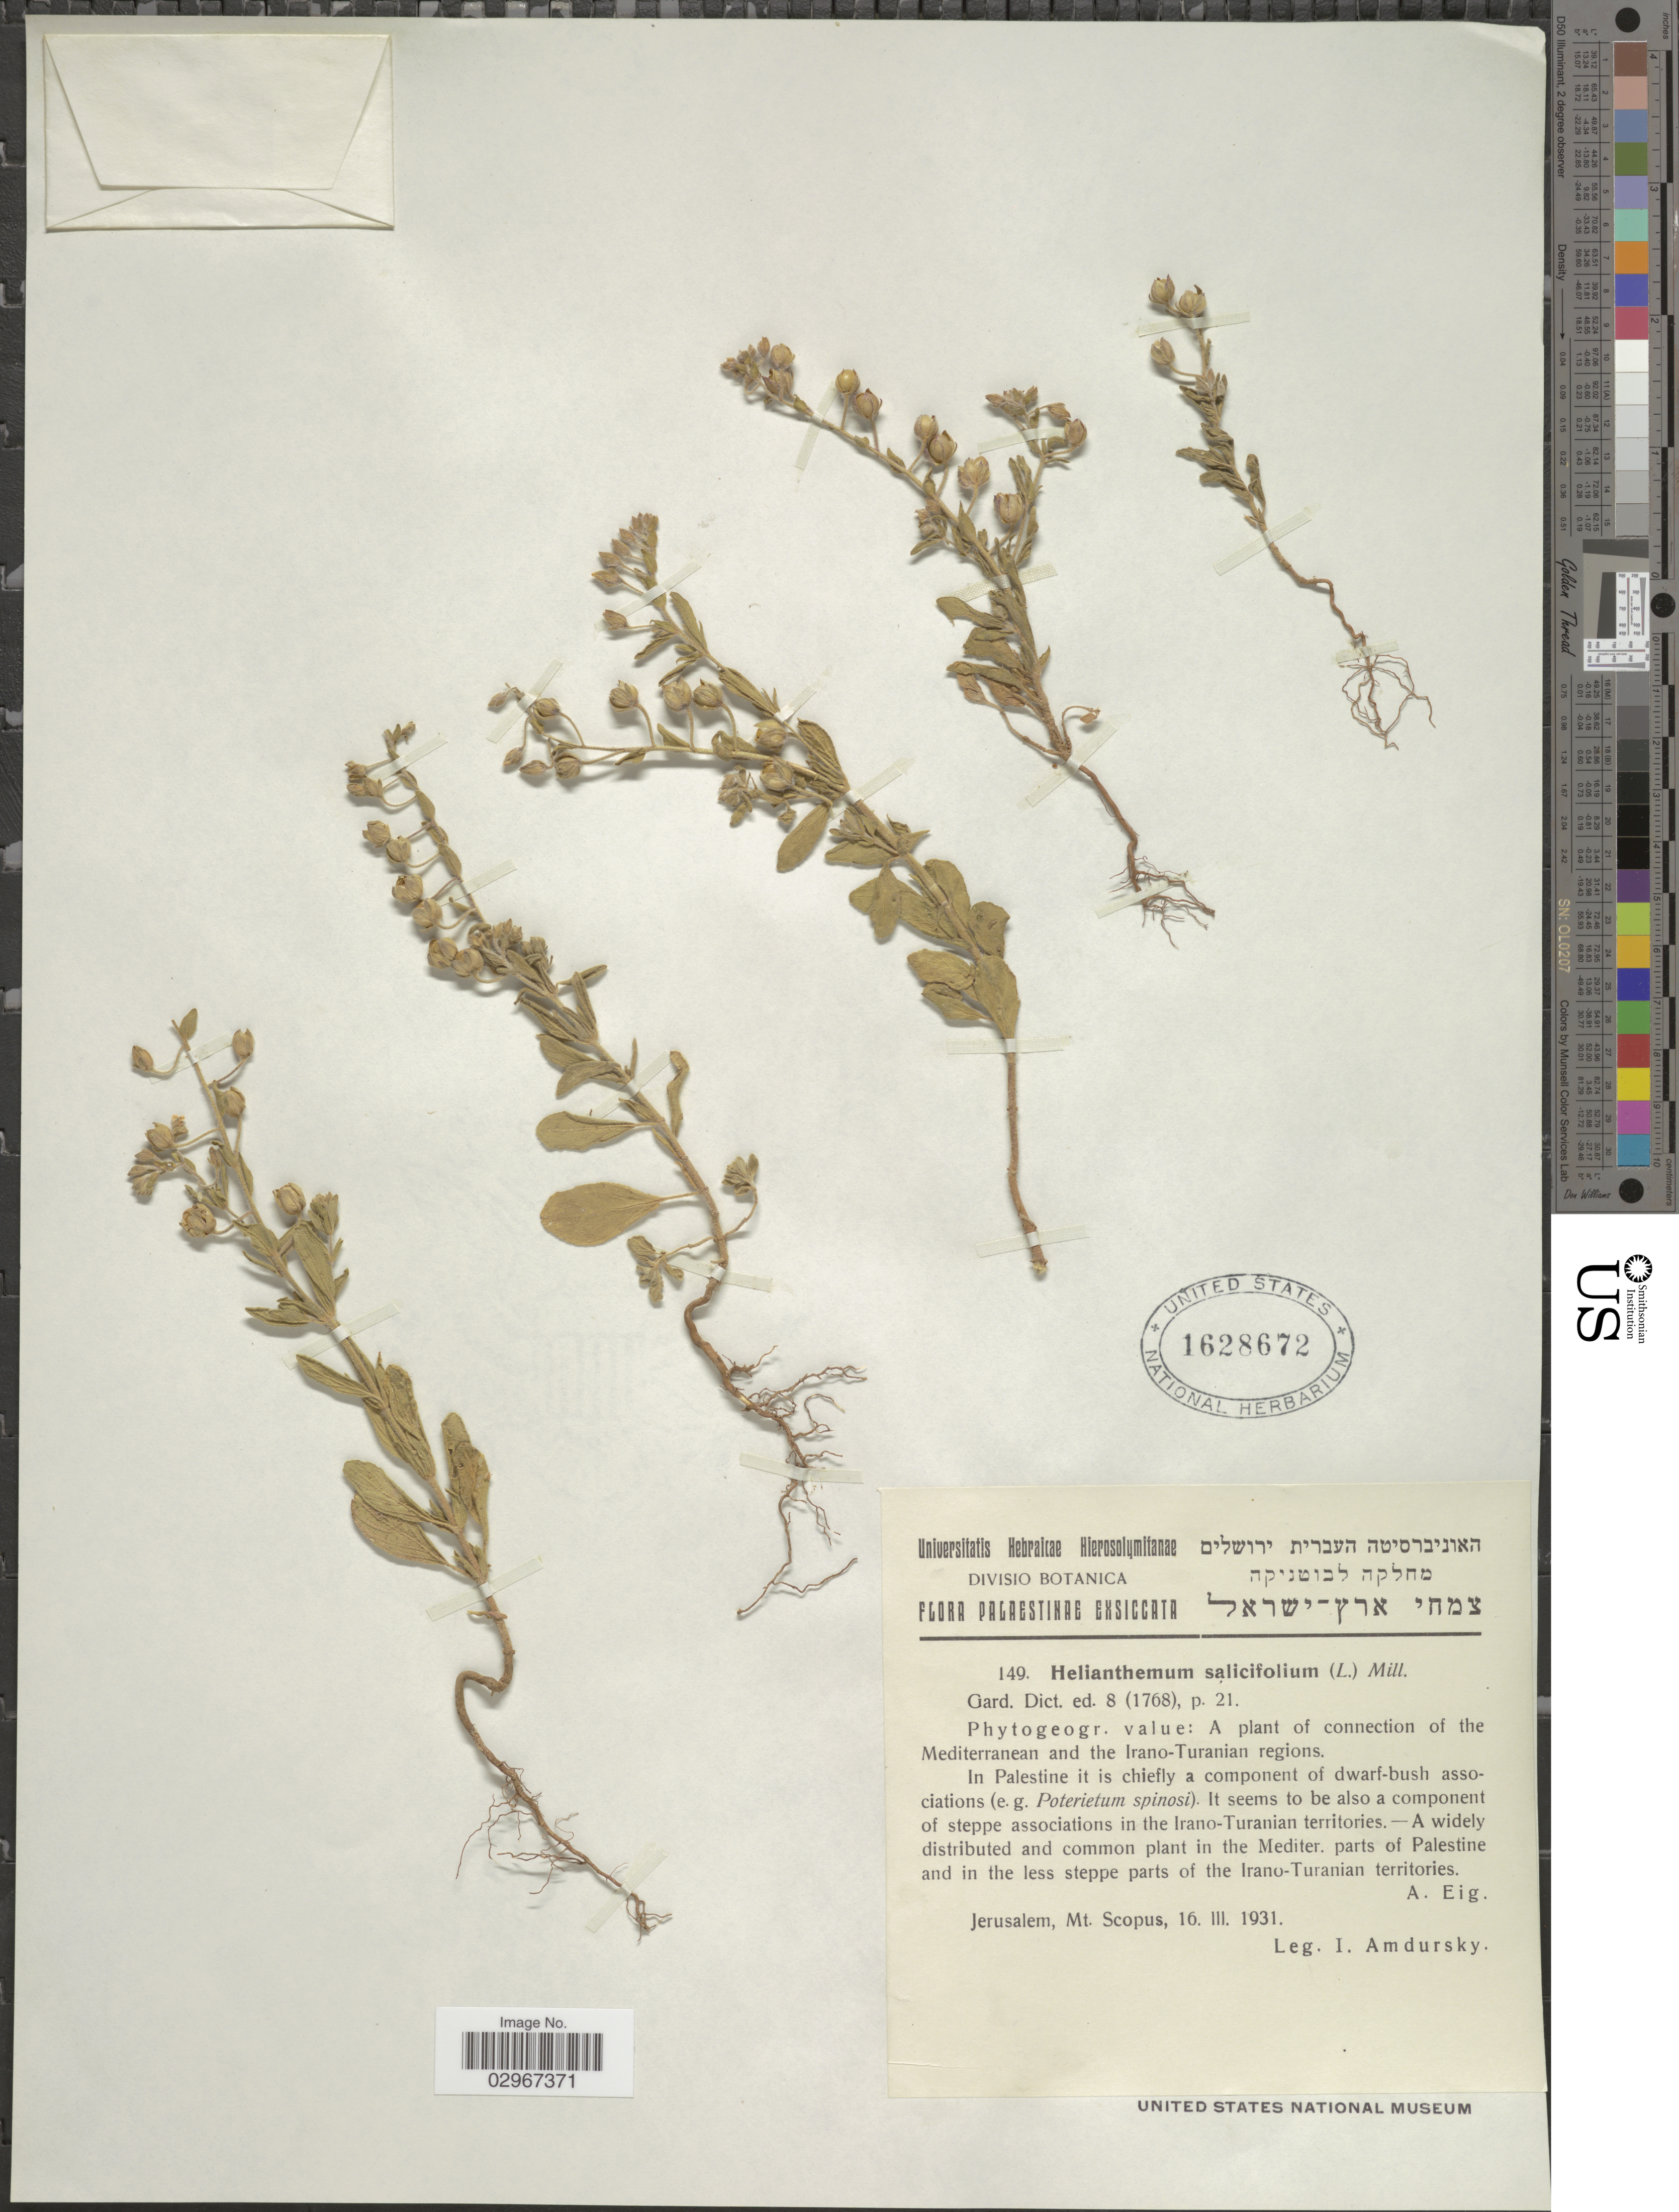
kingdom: Plantae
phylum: Tracheophyta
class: Magnoliopsida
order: Malvales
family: Cistaceae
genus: Helianthemum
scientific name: Helianthemum salicifolium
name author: (L.) Mill.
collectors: I. Amdursky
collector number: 149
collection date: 1931-03-16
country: Israel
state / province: Jerusalem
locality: Mt. Scopus, In the Mediter, parts of Palestine and in the less steppe parts of the Irano-Turanian territories.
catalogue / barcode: US 1628672